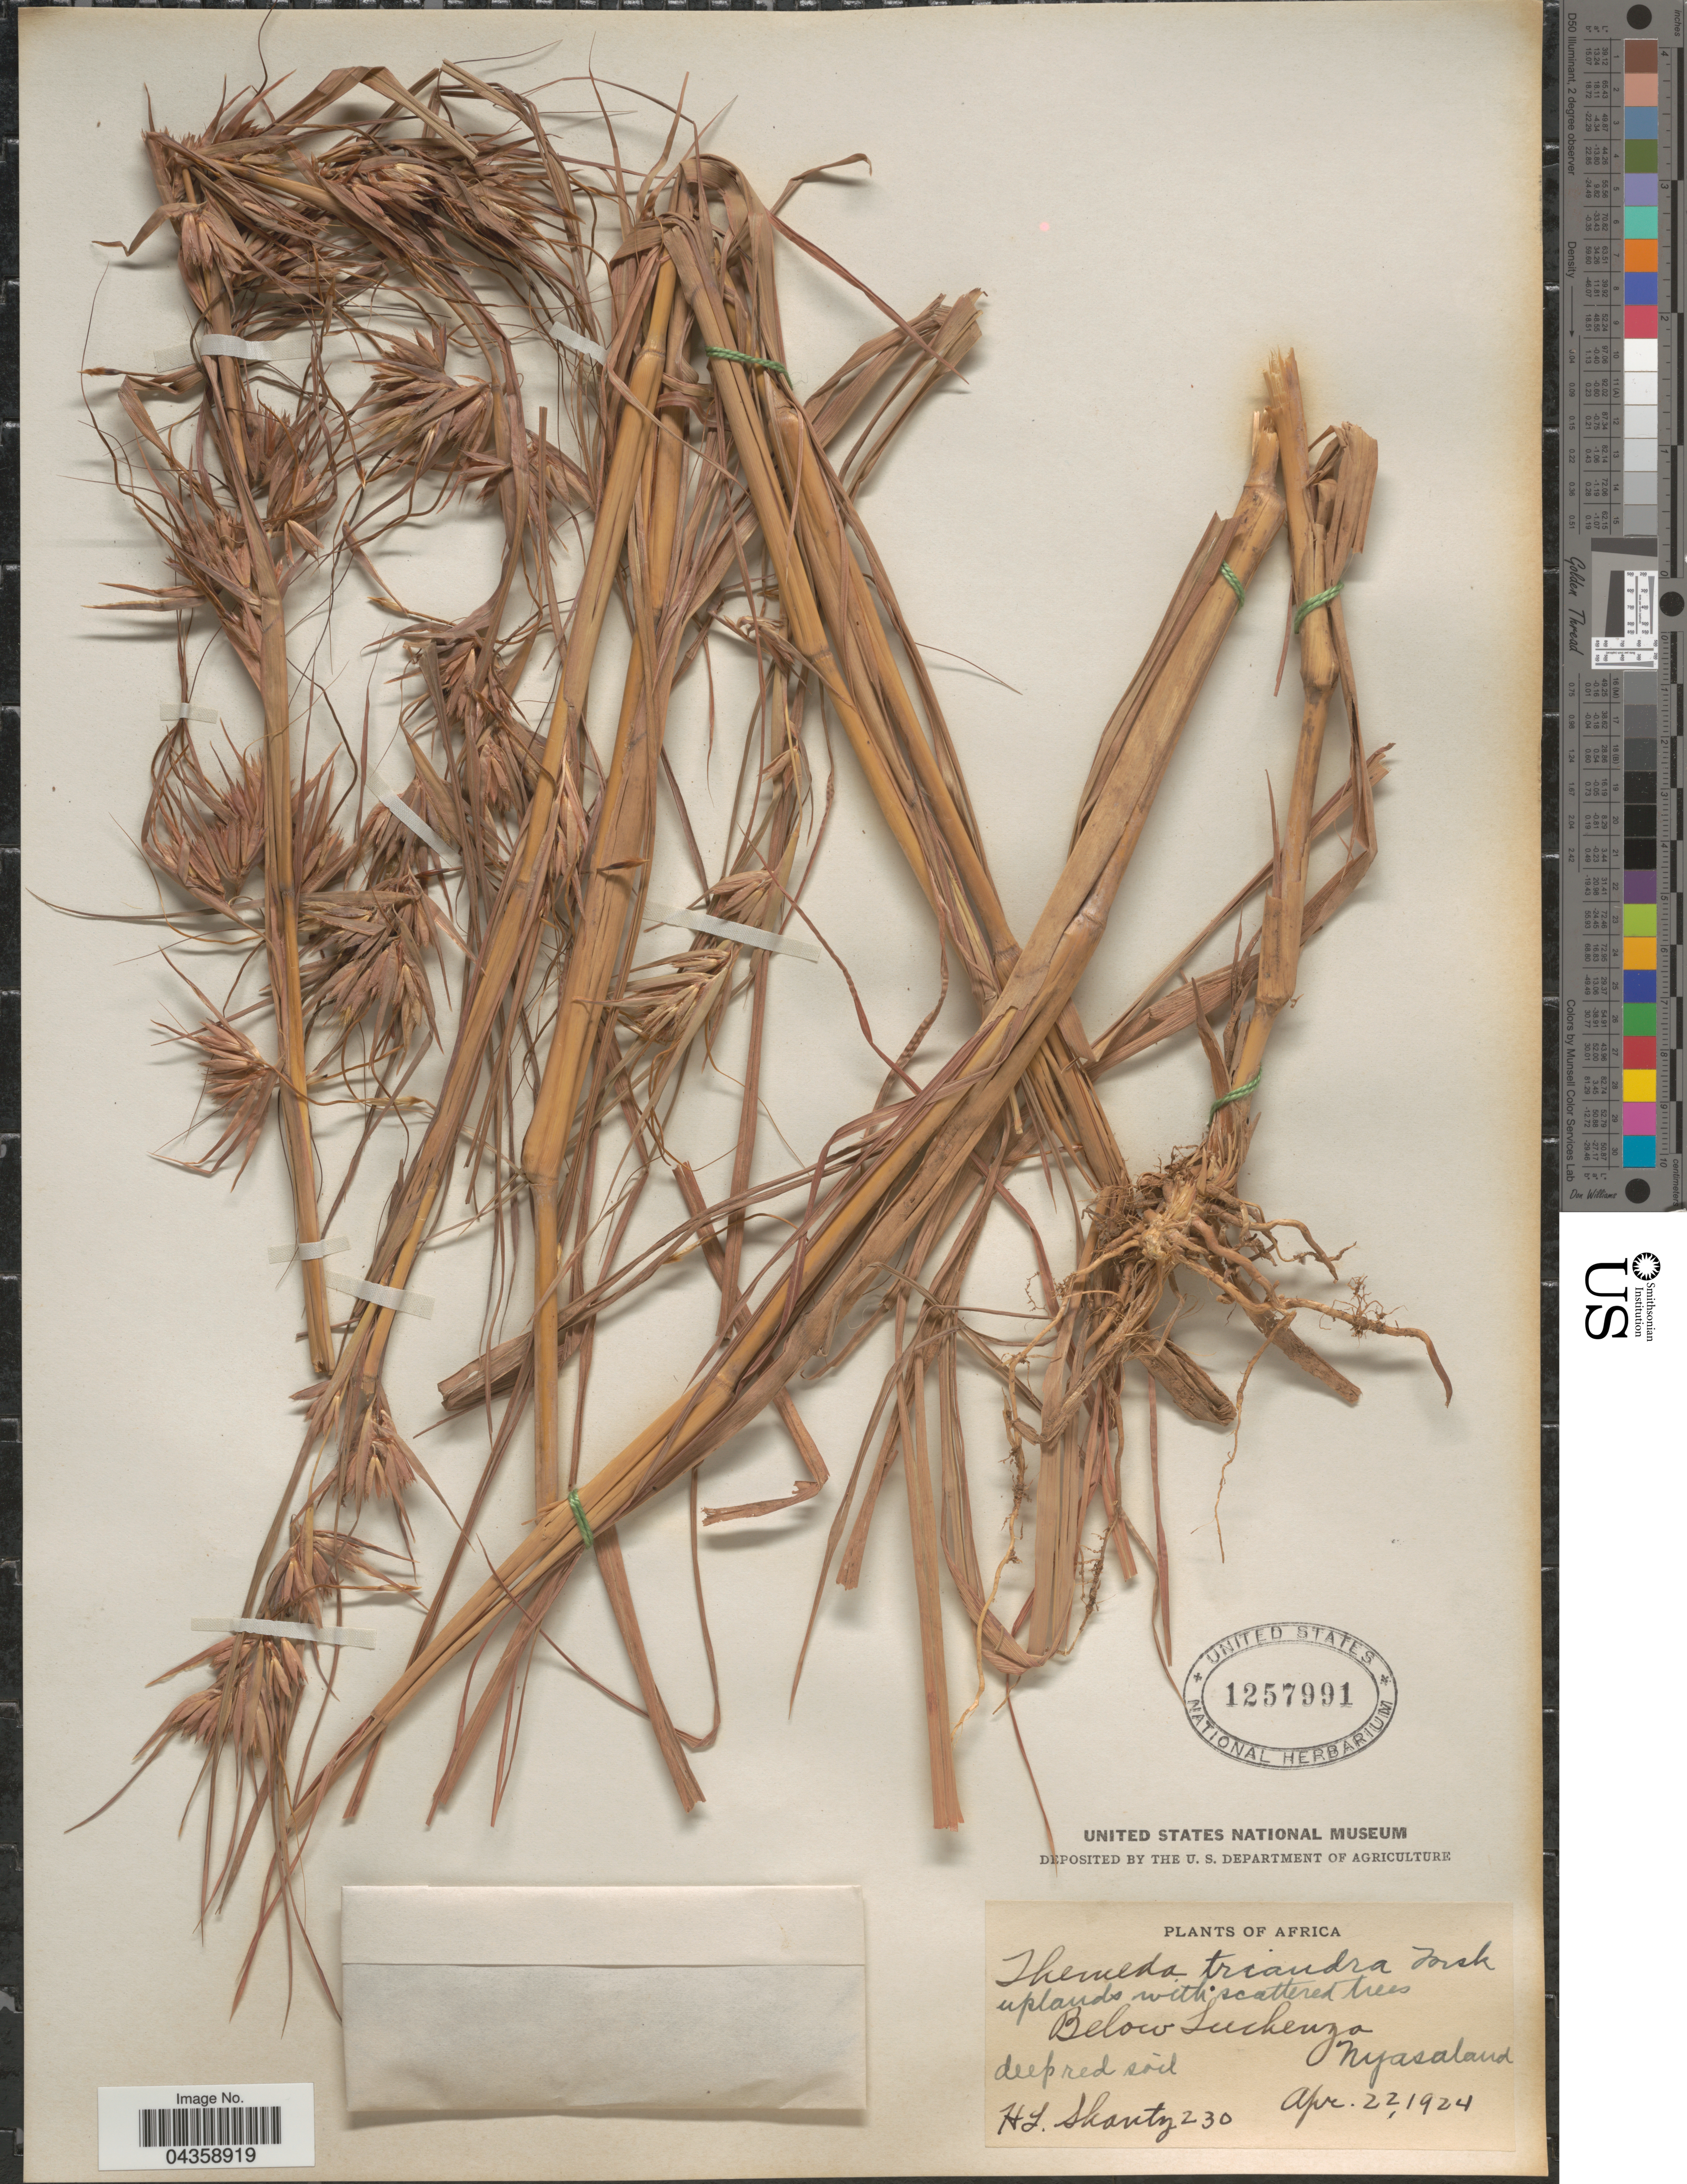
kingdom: Plantae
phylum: Tracheophyta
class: Liliopsida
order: Poales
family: Poaceae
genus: Themeda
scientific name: Themeda triandra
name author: Forssk.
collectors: H. Shantz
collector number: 230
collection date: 1924-04-22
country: Malawi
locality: Below Luchenza. Nyasaland.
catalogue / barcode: US 1257991